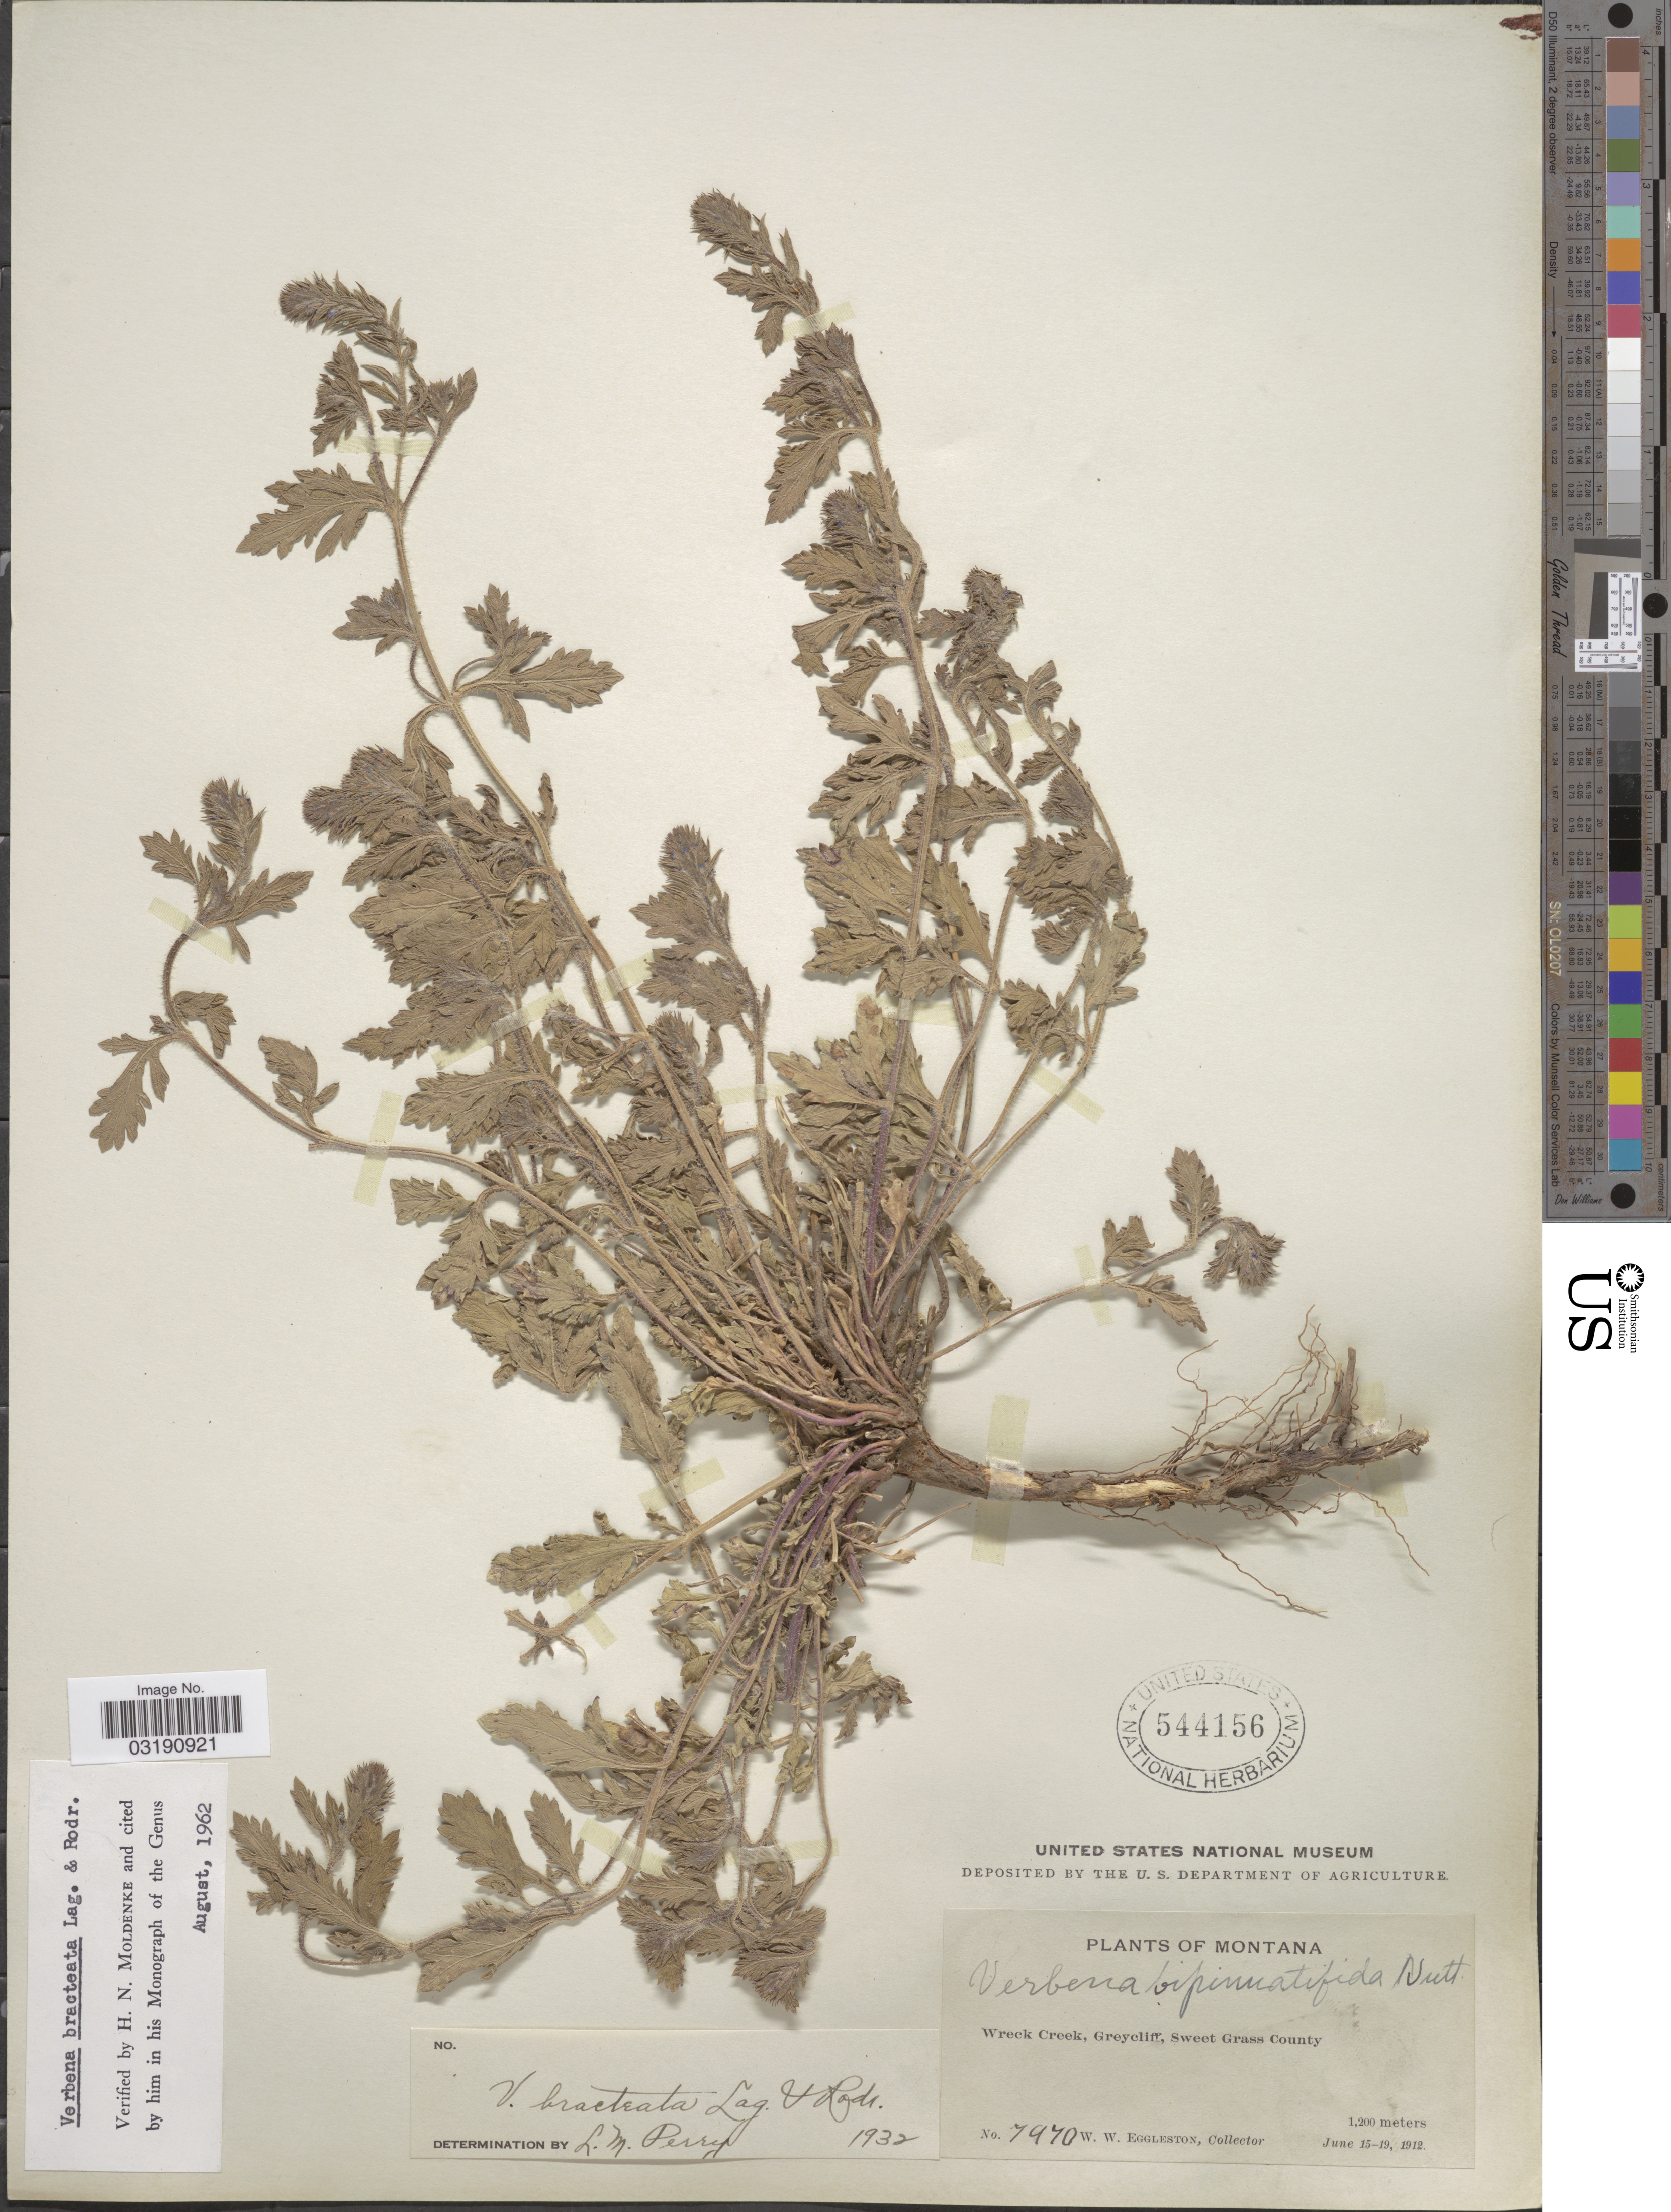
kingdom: Plantae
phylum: Tracheophyta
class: Magnoliopsida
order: Lamiales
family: Verbenaceae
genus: Verbena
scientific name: Verbena bracteata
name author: Cav. ex Lag. & Rodr.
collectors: W. W. Eggleston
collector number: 7970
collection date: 1912-06-15/1912-06-19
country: United States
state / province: Montana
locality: Wreck Creek, Greycliff, Sweet Grass County.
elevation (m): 1200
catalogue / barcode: US 544156